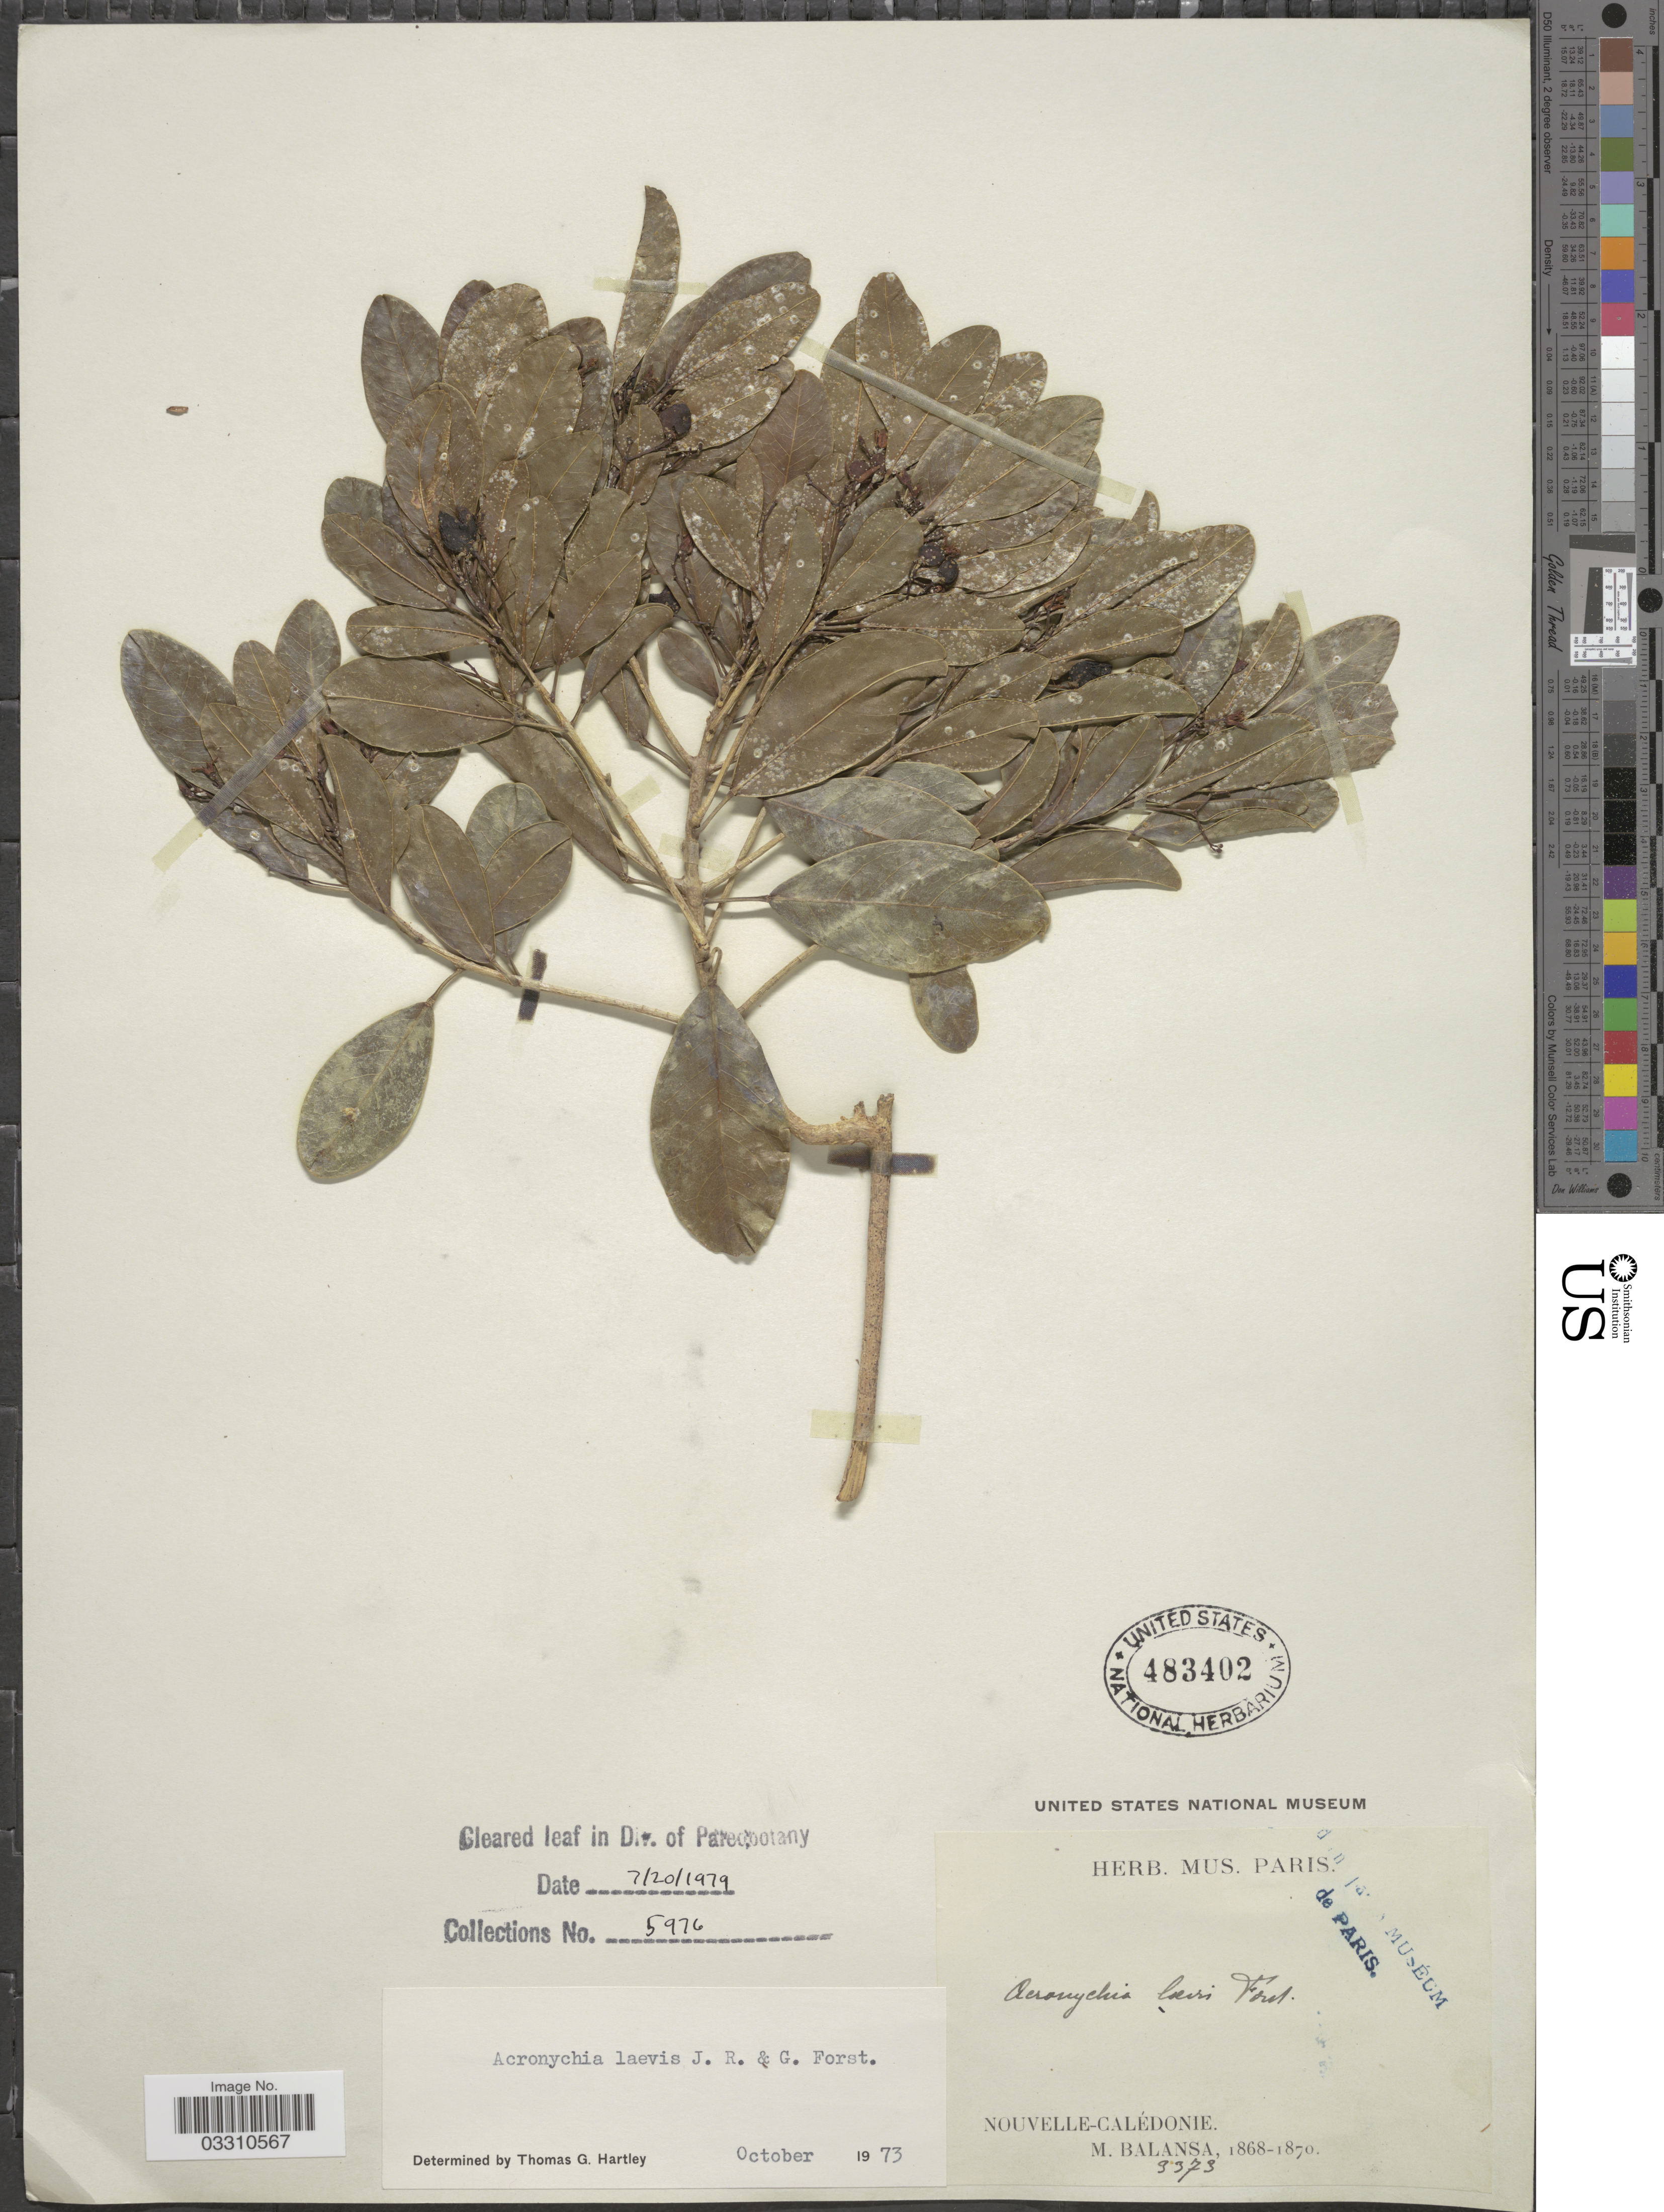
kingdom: Plantae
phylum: Tracheophyta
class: Magnoliopsida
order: Sapindales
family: Rutaceae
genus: Acronychia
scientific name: Acronychia laevis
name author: J.R. Forst. & G. Forst.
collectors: B. Balansa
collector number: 3373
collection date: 1868/1870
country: New Caledonia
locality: Nouvelle-Calédonie.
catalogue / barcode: US 483402